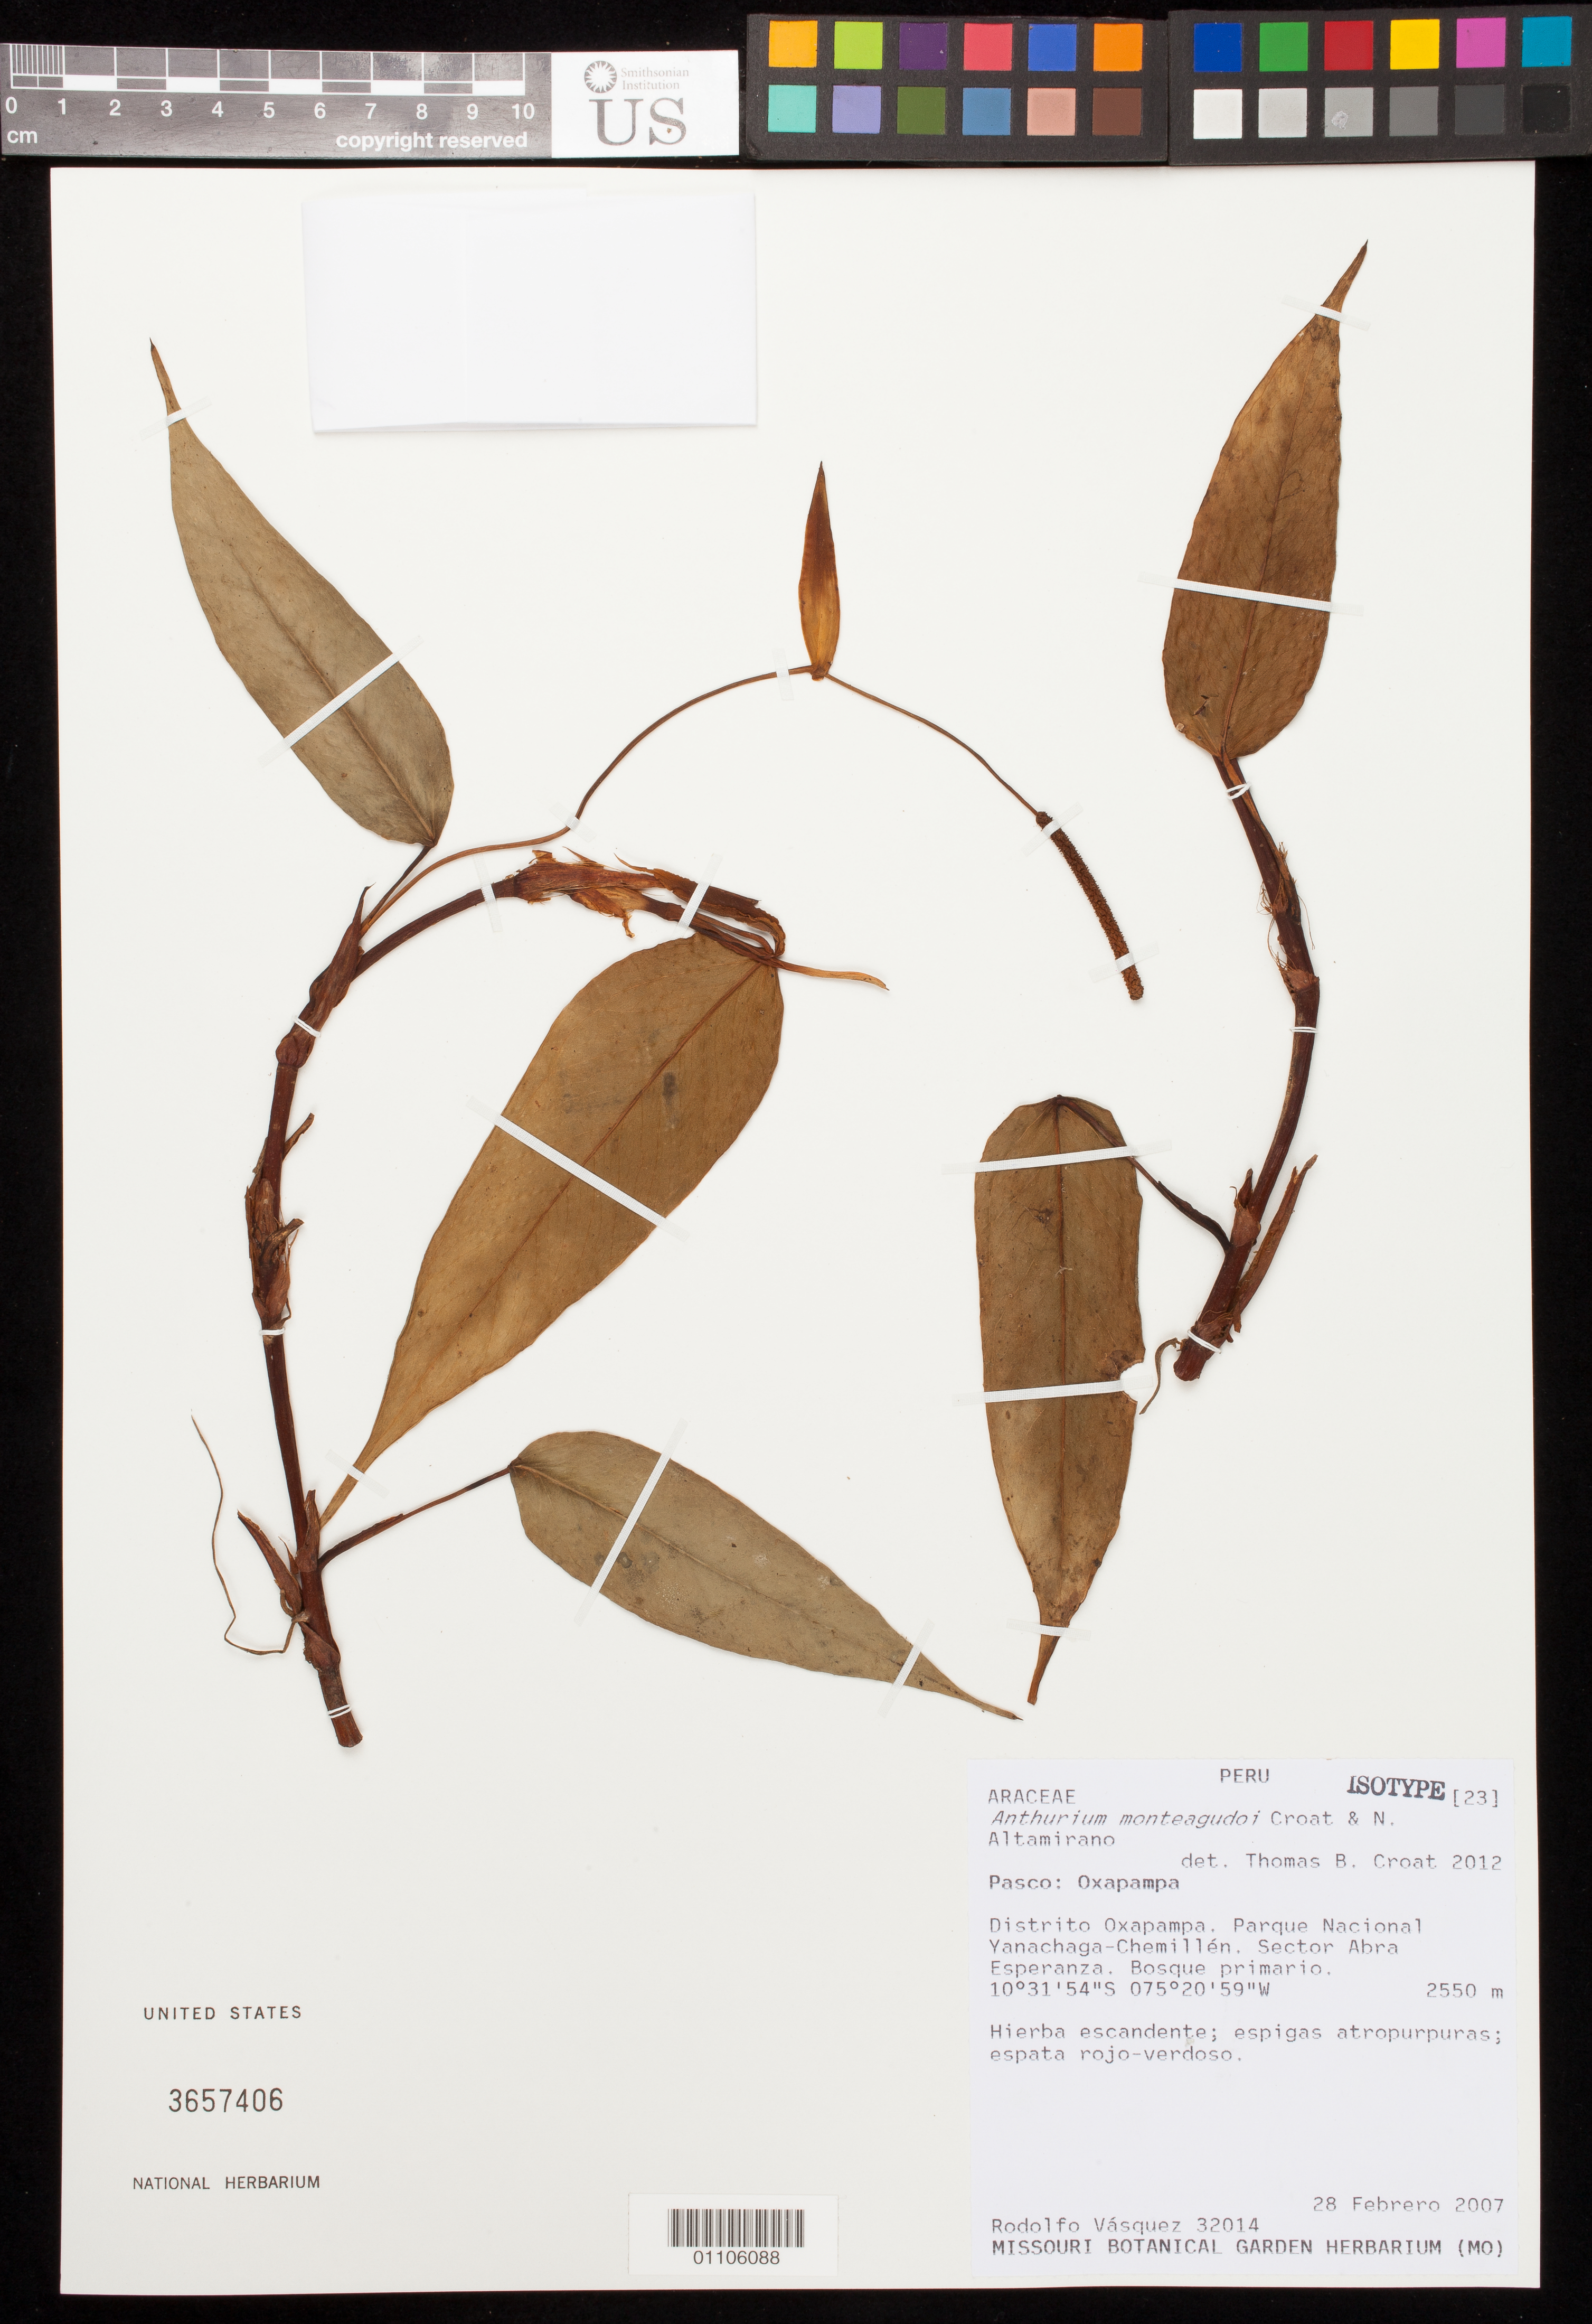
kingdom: Plantae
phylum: Tracheophyta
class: Liliopsida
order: Alismatales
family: Araceae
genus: Anthurium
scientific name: Anthurium monteagudoi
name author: Croat & N. Altam.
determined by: Croat, Thomas B., Missouri Botanical Garden (MO)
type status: Isotype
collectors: R. Vásquez M.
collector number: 32014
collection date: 2007-02-28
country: Peru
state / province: Pasco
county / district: Oxapampa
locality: Pasco: Oxapampa. Parque Nacional Yanachaga-Chemillén. Sector Abra Esperanza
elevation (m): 2550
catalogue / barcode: US 3657406